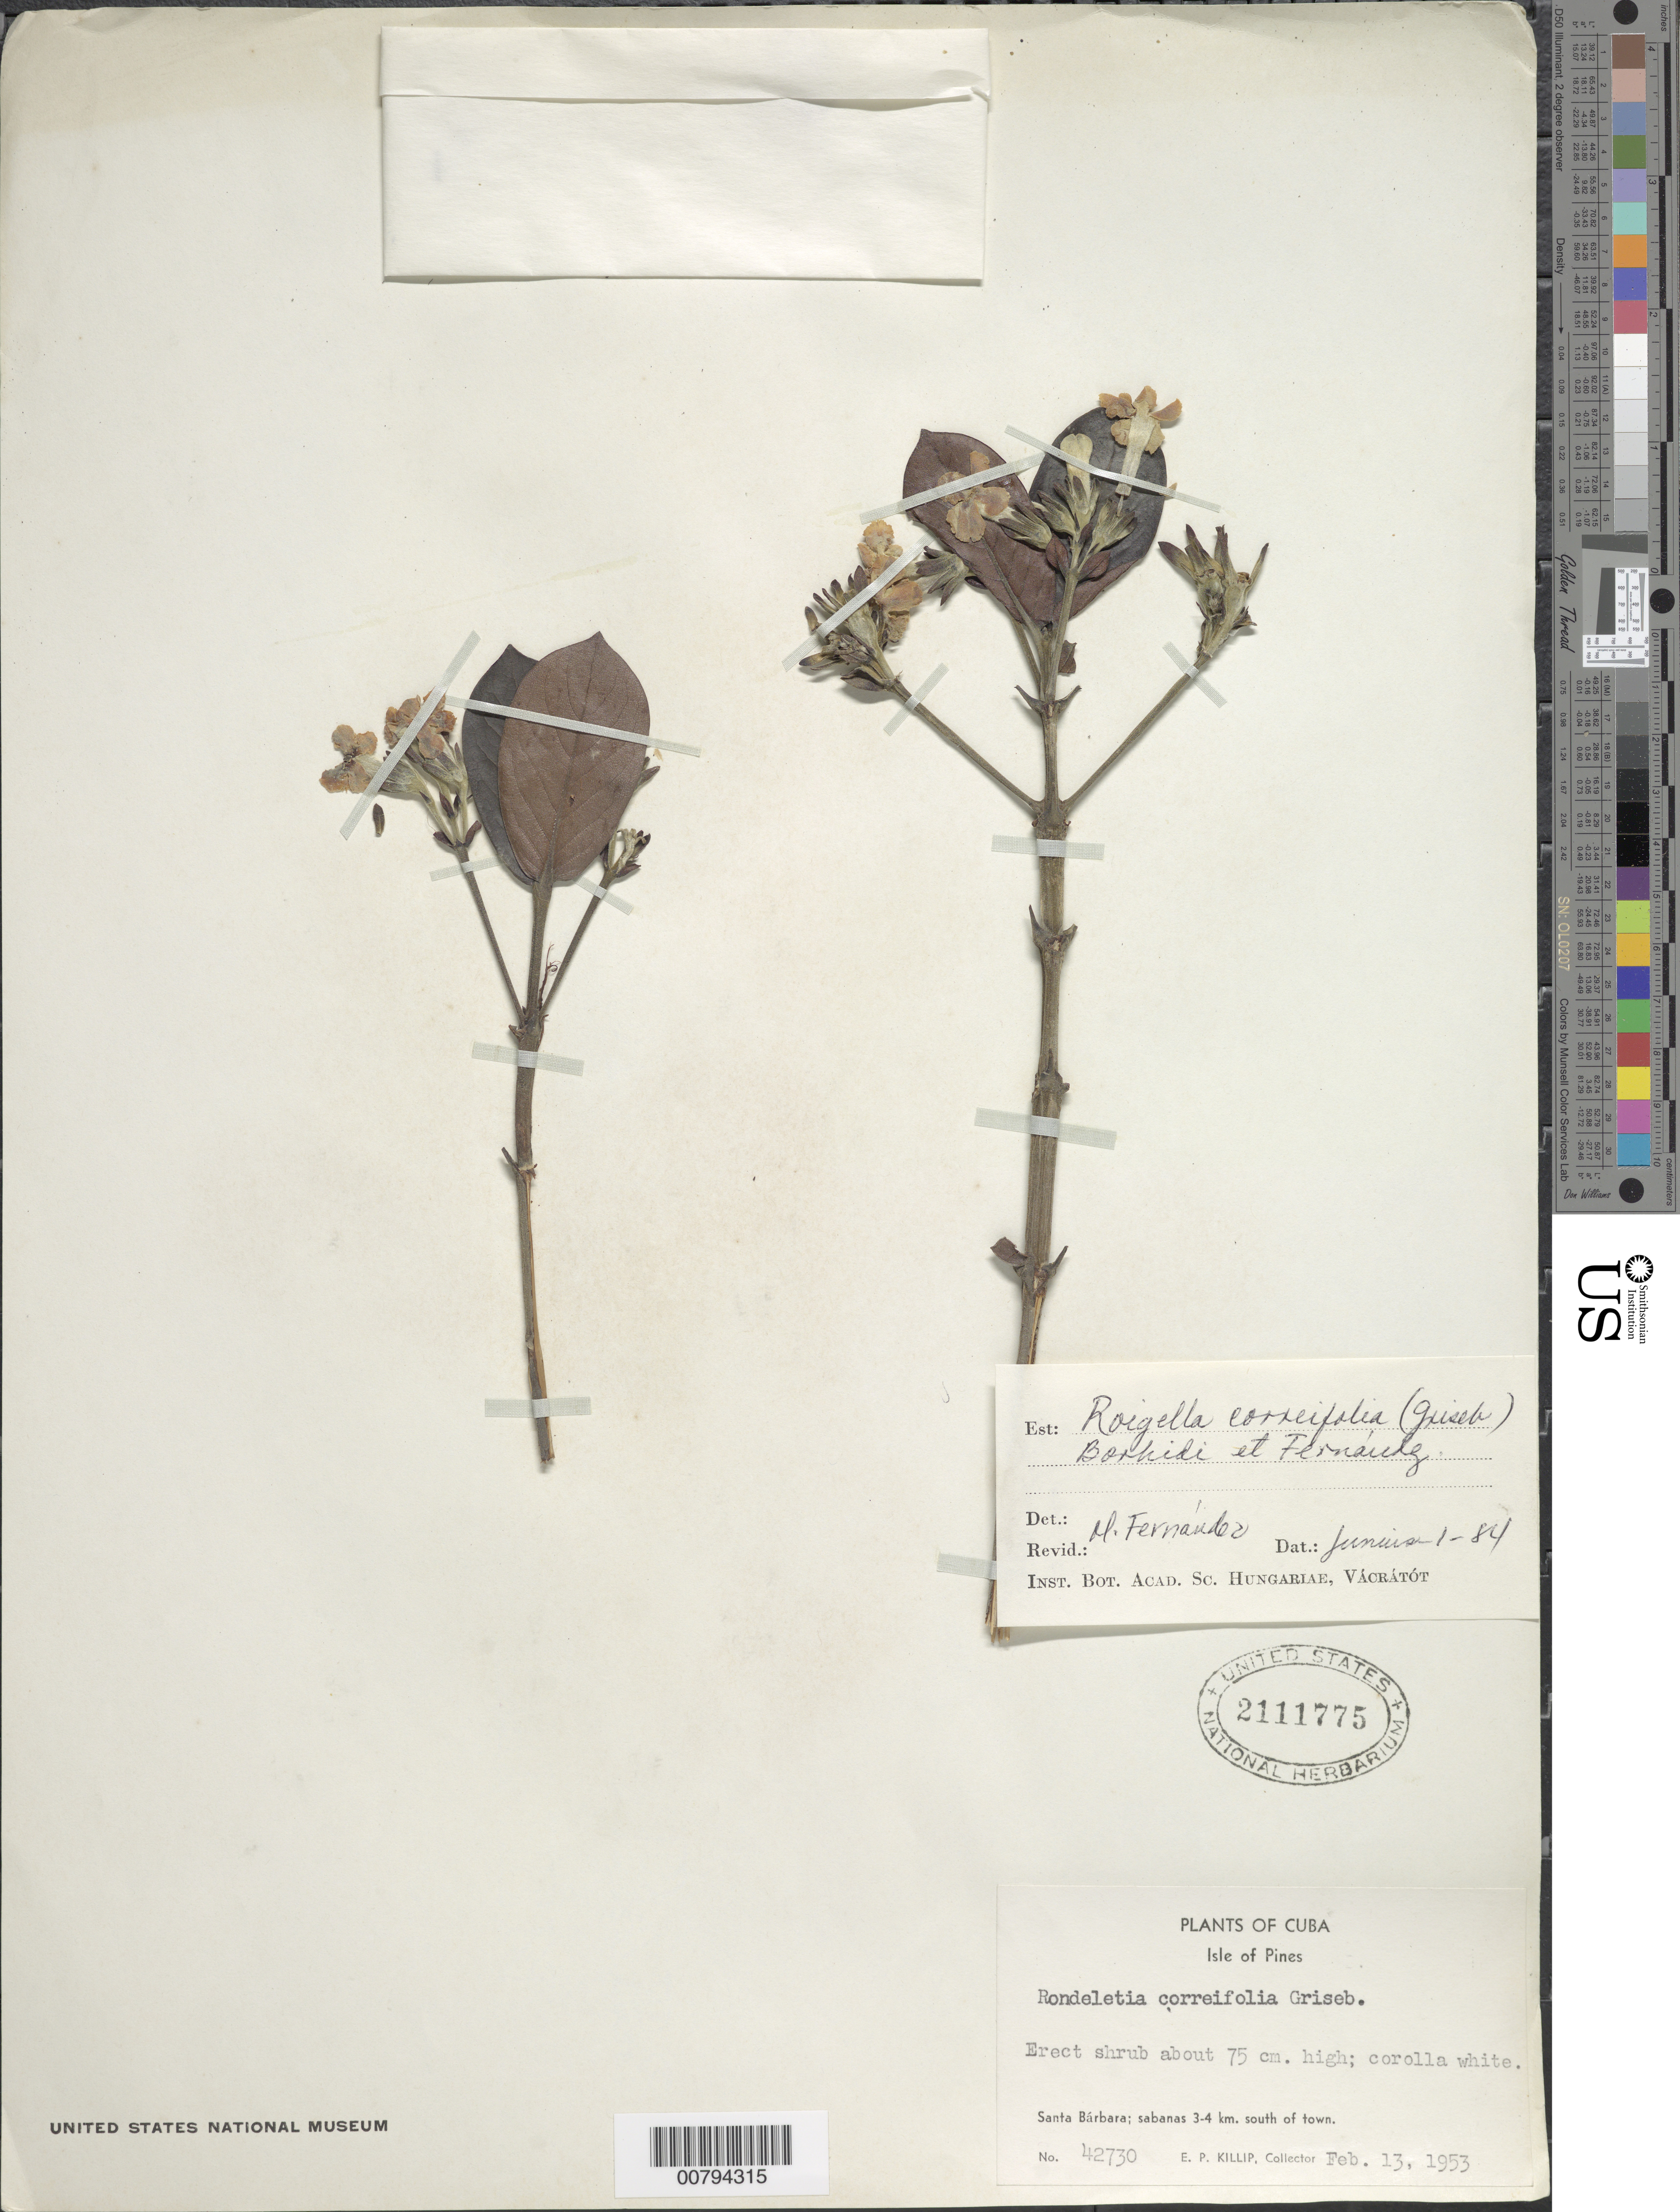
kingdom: Plantae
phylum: Tracheophyta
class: Magnoliopsida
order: Gentianales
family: Rubiaceae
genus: Roigella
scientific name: Roigella correifolia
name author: (Griseb.) Borhidi & Fernández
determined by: Fernandez, M.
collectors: E. P. Killip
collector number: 42730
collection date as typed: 13 Feb 1953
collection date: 1953-02-13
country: Cuba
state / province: Isla de La Juventud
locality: Santa Bárbara, sabanas 3-4 km south of town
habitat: Sabanas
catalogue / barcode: US 2111775